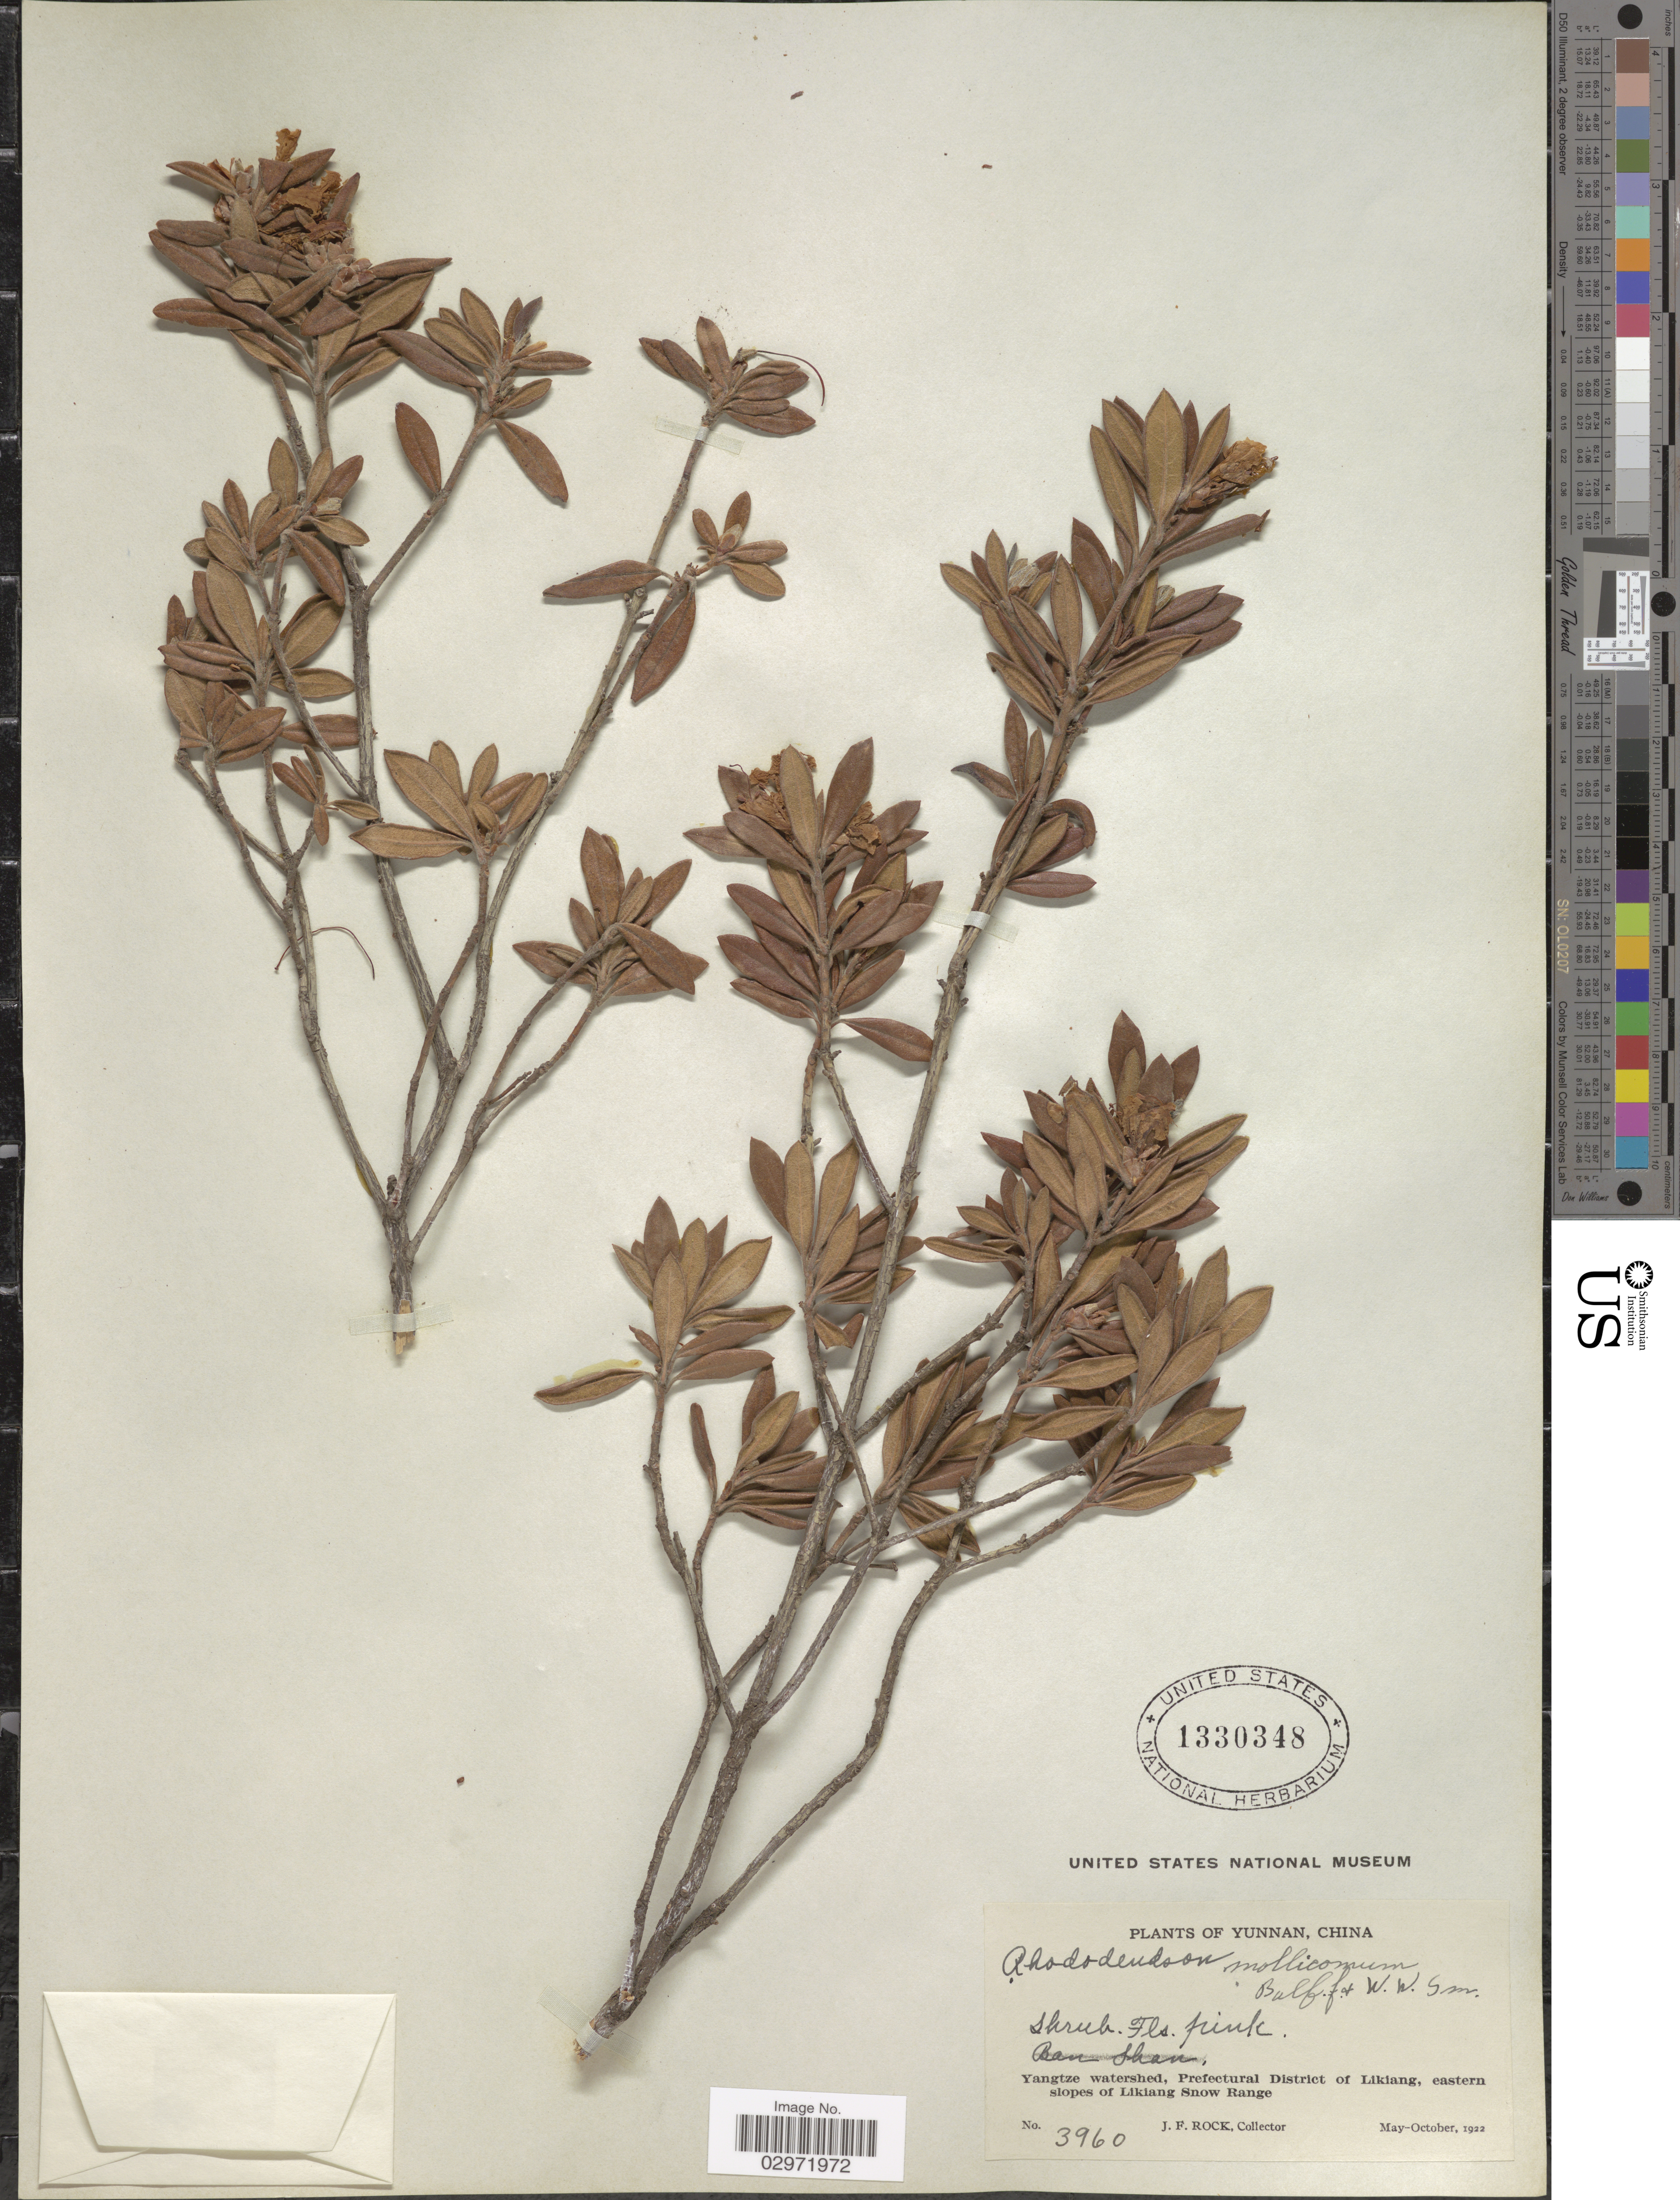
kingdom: Plantae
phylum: Tracheophyta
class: Magnoliopsida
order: Ericales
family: Ericaceae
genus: Rhododendron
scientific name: Rhododendron mollicomum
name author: Balf. f. & W.W. Sm.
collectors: J. Rock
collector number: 3960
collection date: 1922-05/1922-10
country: China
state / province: Yunnan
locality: Yangtze watershed, Prefectural District of Likiang, eastern slopes of Likiang Snow Range.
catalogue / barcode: US 1330348